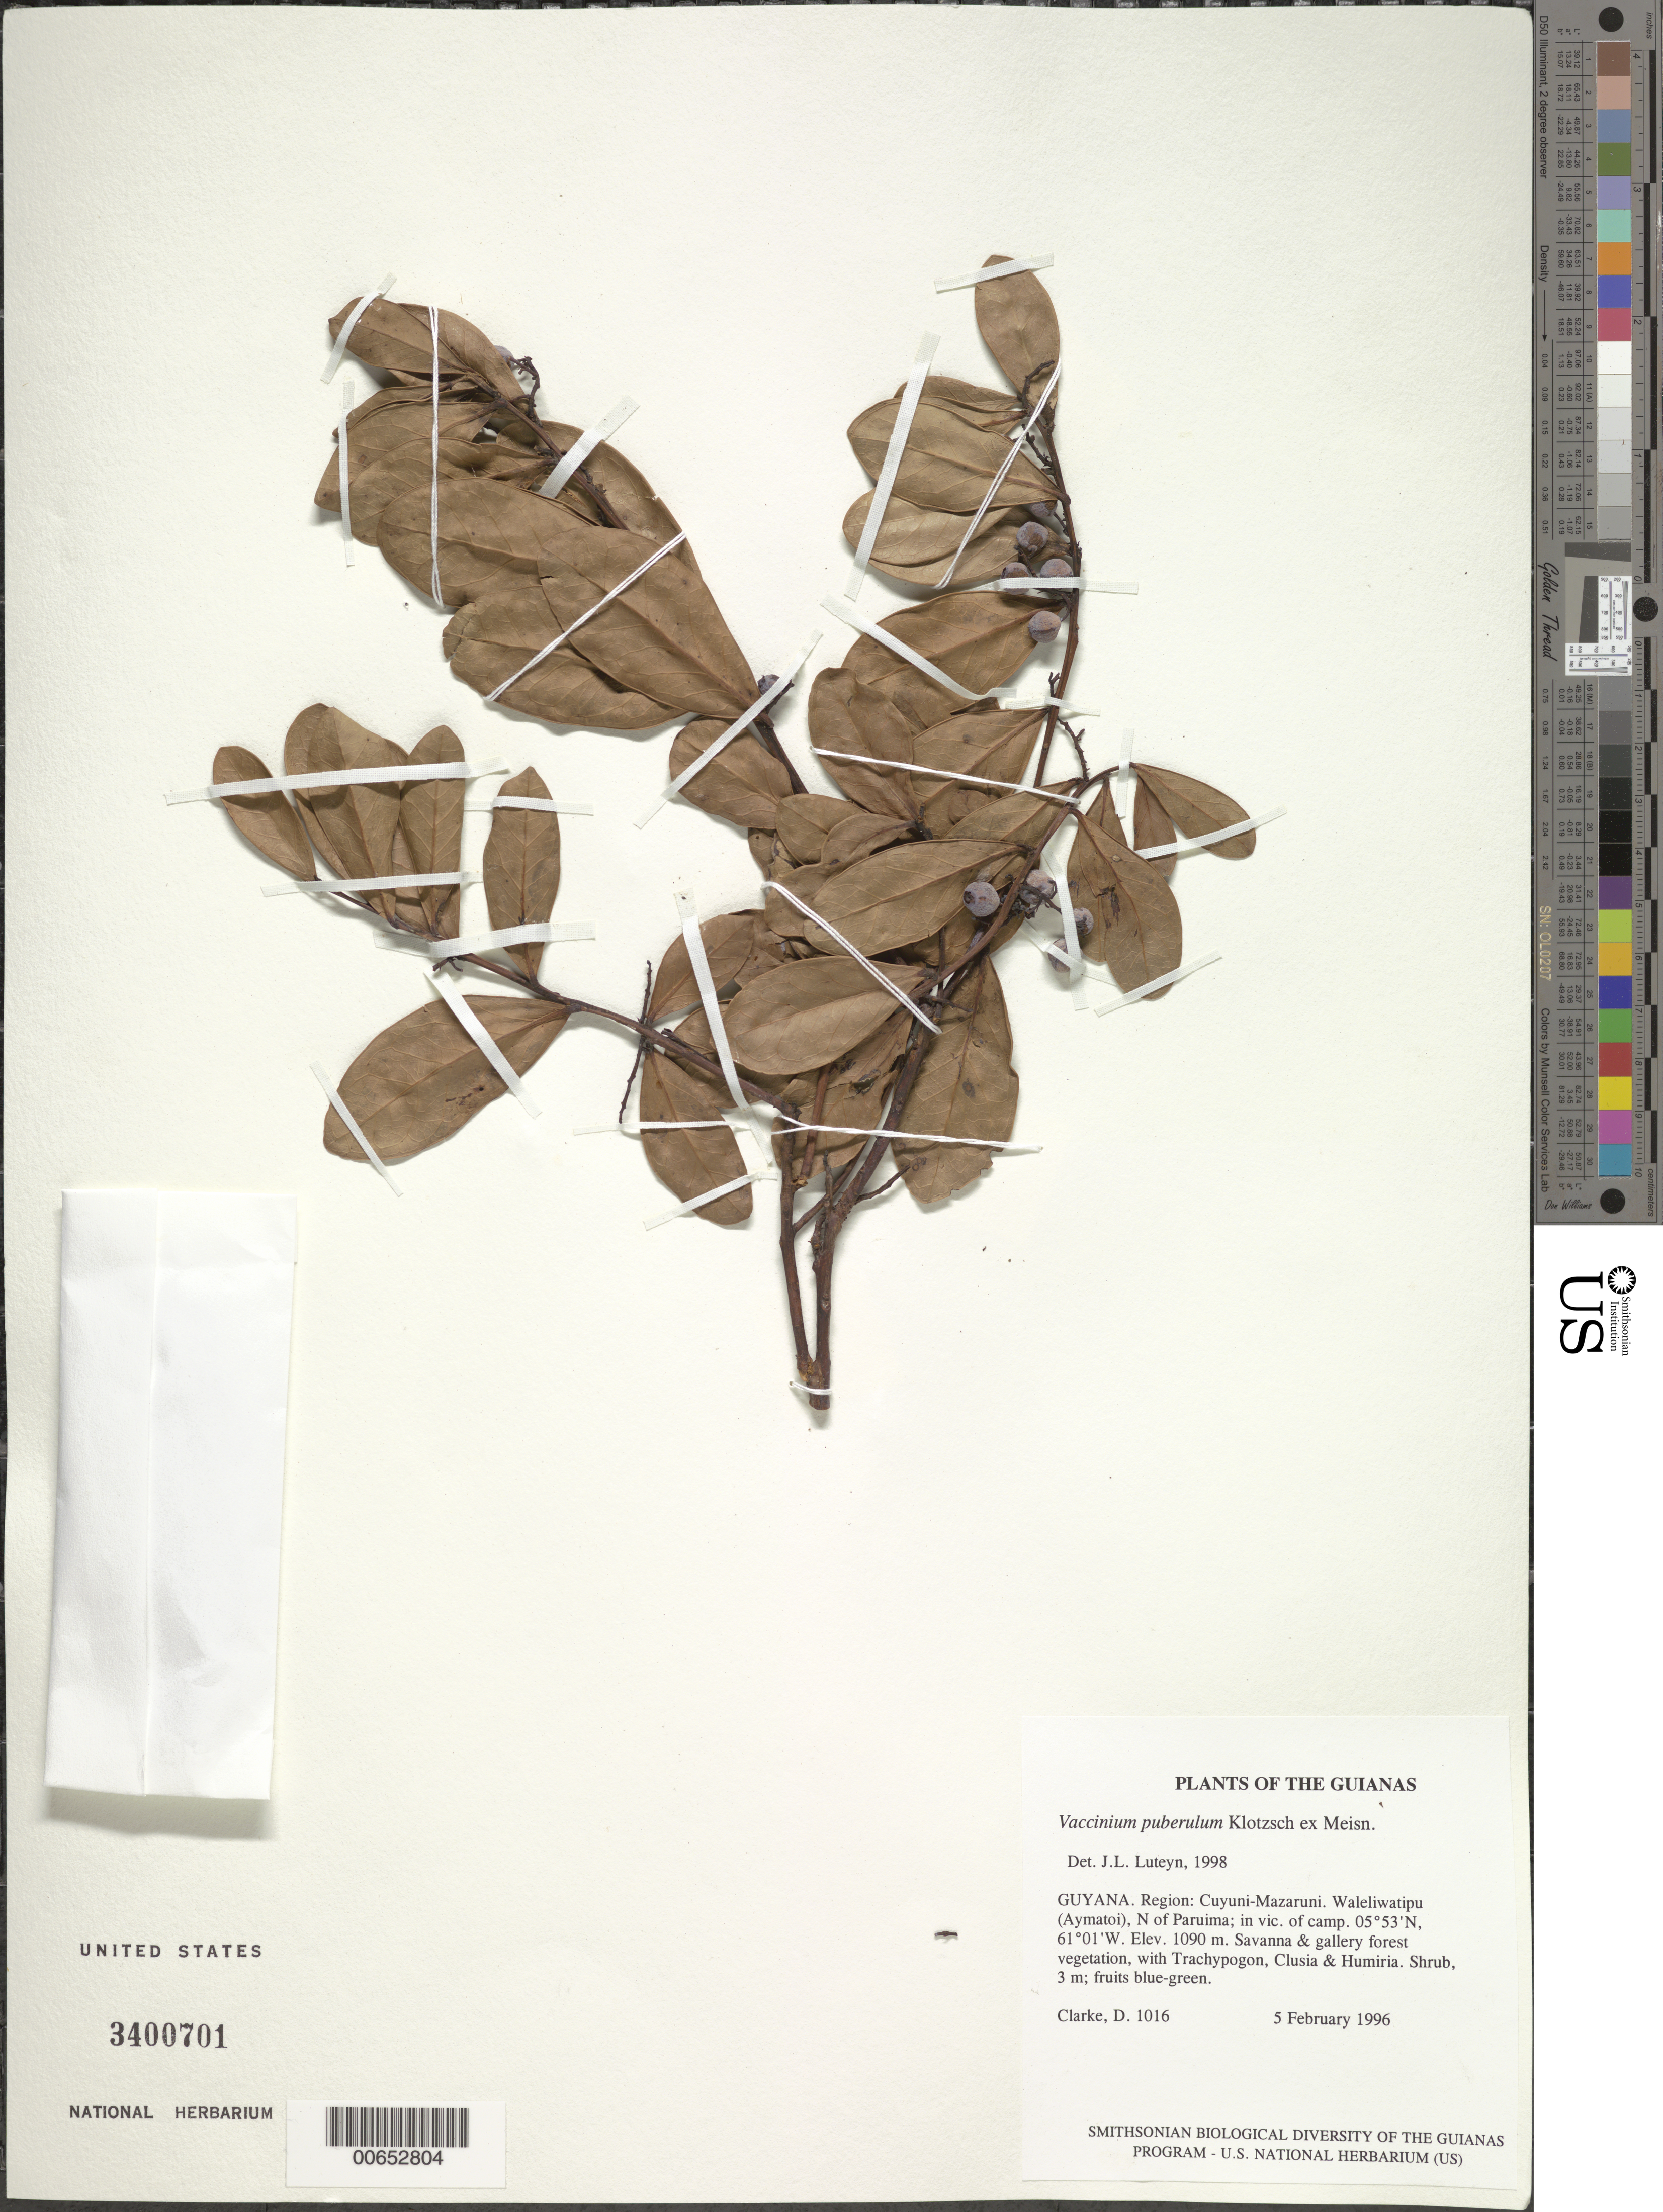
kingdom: Plantae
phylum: Tracheophyta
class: Magnoliopsida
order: Ericales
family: Ericaceae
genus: Vaccinium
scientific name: Vaccinium puberulum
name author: Klotzsch ex Meisn.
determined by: Luteyn, J. L.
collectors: H. D. Clarke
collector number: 1016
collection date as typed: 5 February 1996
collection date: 1996-02-05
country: Guyana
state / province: Cuyuni-Mazaruni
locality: Waleliwatipu (Aymatoi), N of Paruima; in vic. of camp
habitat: Savanna & gallery forest vegetation, with Trachypogon, Clusia & Humiria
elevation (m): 1090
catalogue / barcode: US 3400701